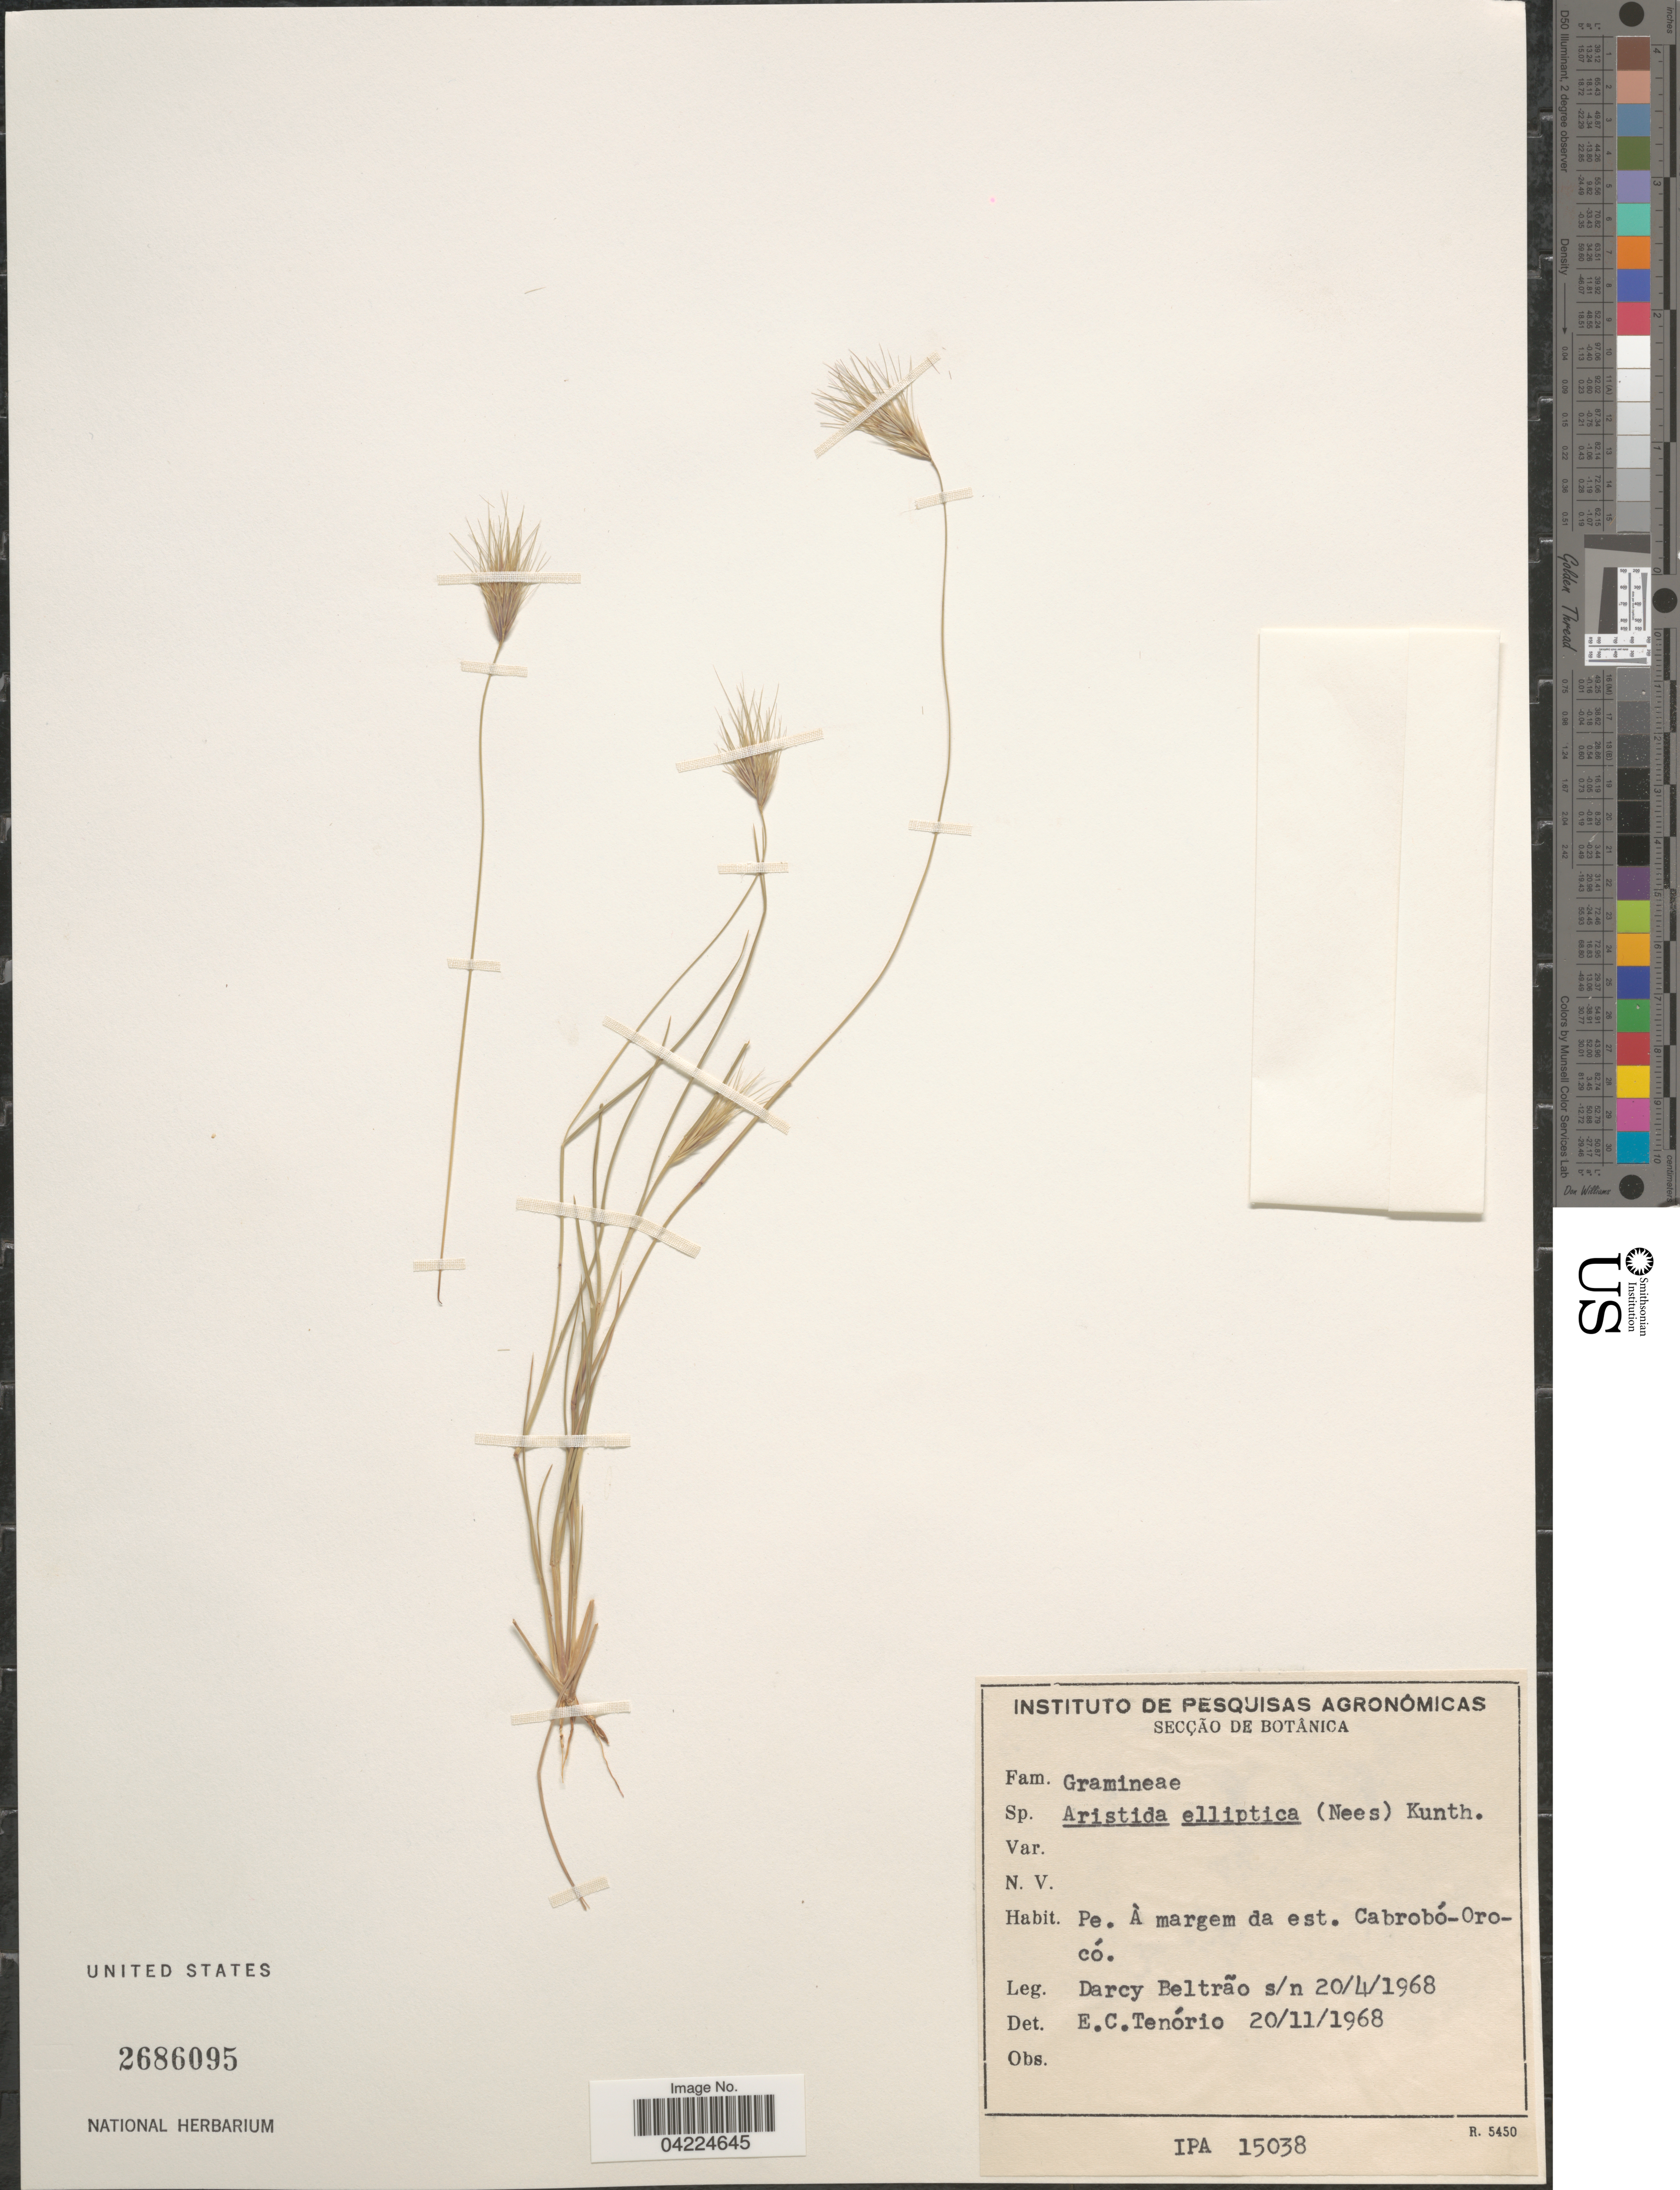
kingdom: Plantae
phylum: Tracheophyta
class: Liliopsida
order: Poales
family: Poaceae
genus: Aristida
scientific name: Aristida elliptica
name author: Kunth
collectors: D. Beltrão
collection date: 1968-04-20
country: Venezuela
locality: Pe. À margem da est. Cabrobó-Orocó.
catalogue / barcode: US 2686095